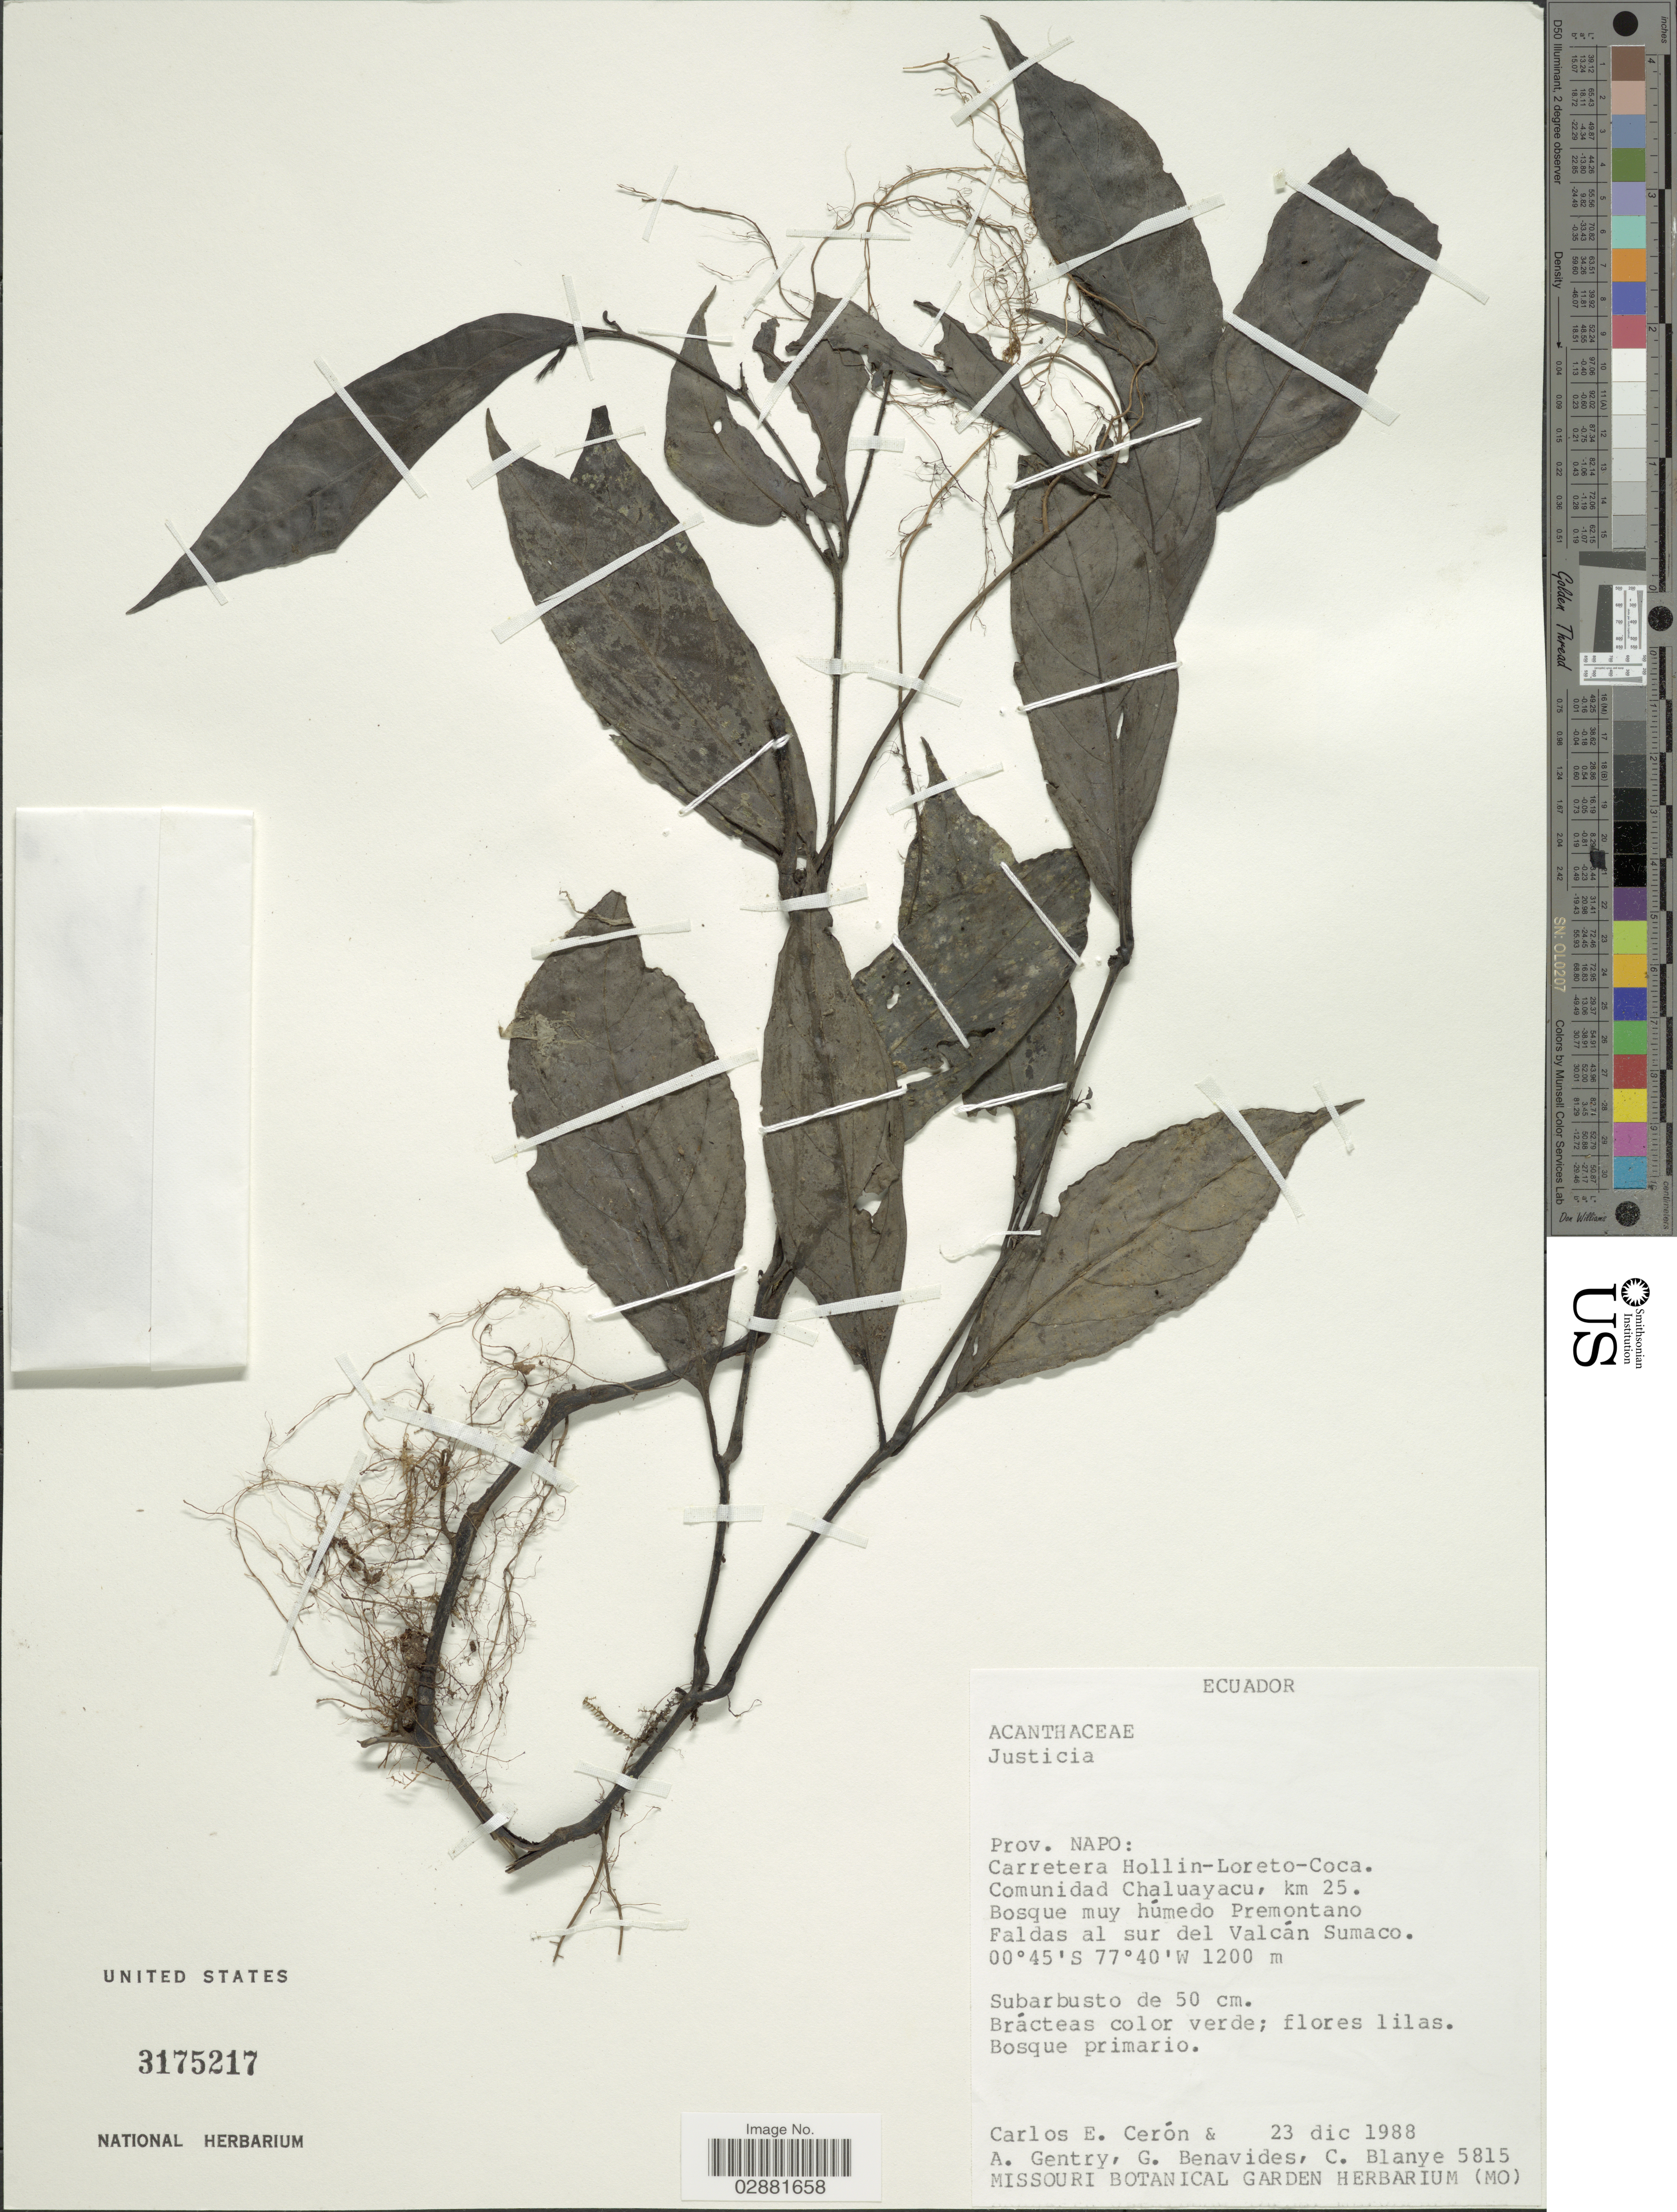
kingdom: Plantae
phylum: Tracheophyta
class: Magnoliopsida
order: Lamiales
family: Acanthaceae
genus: Justicia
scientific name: Justicia sp.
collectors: C. E. Cerón M., A. H. Gentry, G. Benavides & C. Blanye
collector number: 5815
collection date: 1988-12-23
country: Ecuador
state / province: Napo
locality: Carretera Hollin-Loreto-Coca, Comunidad Chaluayacu, km 25. Bosque muy húmedo Premontano, Faldas al sur del Valcán Sumaco.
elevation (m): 1200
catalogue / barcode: US 3175217